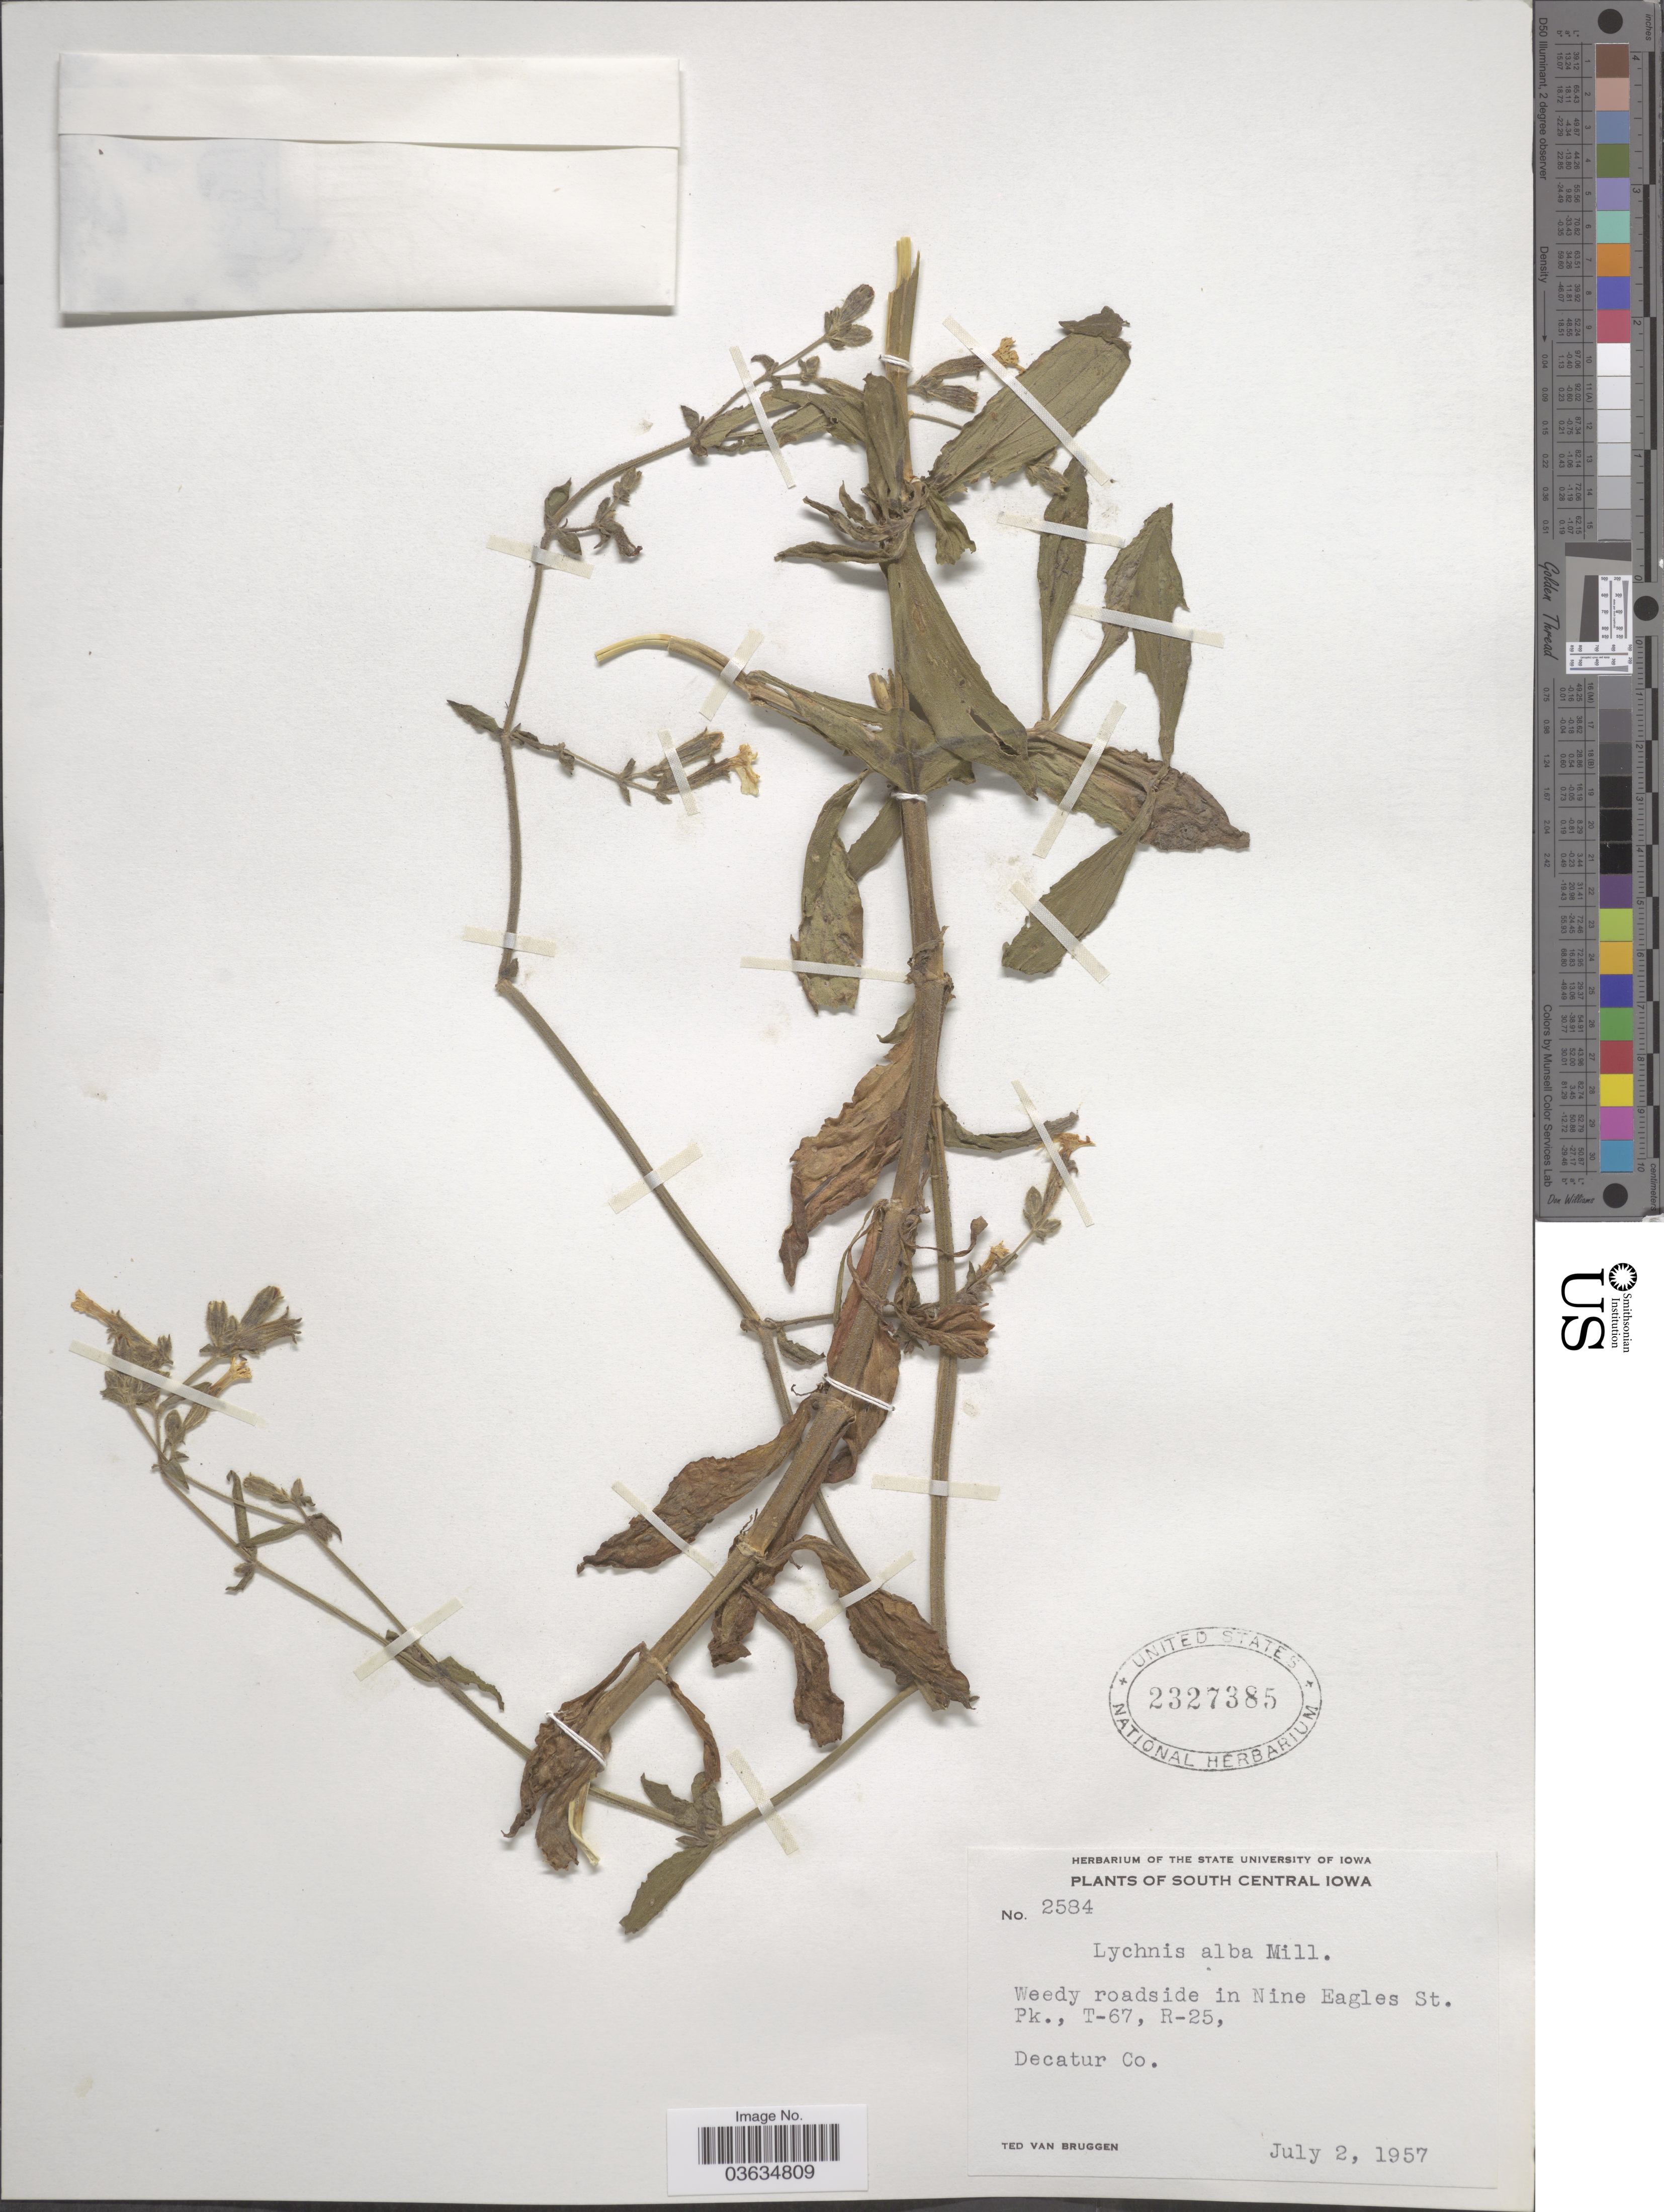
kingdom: Plantae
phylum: Tracheophyta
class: Magnoliopsida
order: Caryophyllales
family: Caryophyllaceae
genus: Silene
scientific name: Silene latifolia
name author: Poir.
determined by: Strong, Mark T., (BOT), Smithsonian Institution - National Museum of Natural History (UNITED STATES)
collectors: T. van Bruggen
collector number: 2584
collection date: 1957-07-02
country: United States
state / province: Iowa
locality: South Central Iowa. Weedy roadside in Nine Eagles St. Pk., T-67, R-25, Decatur Co.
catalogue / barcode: US 2327385